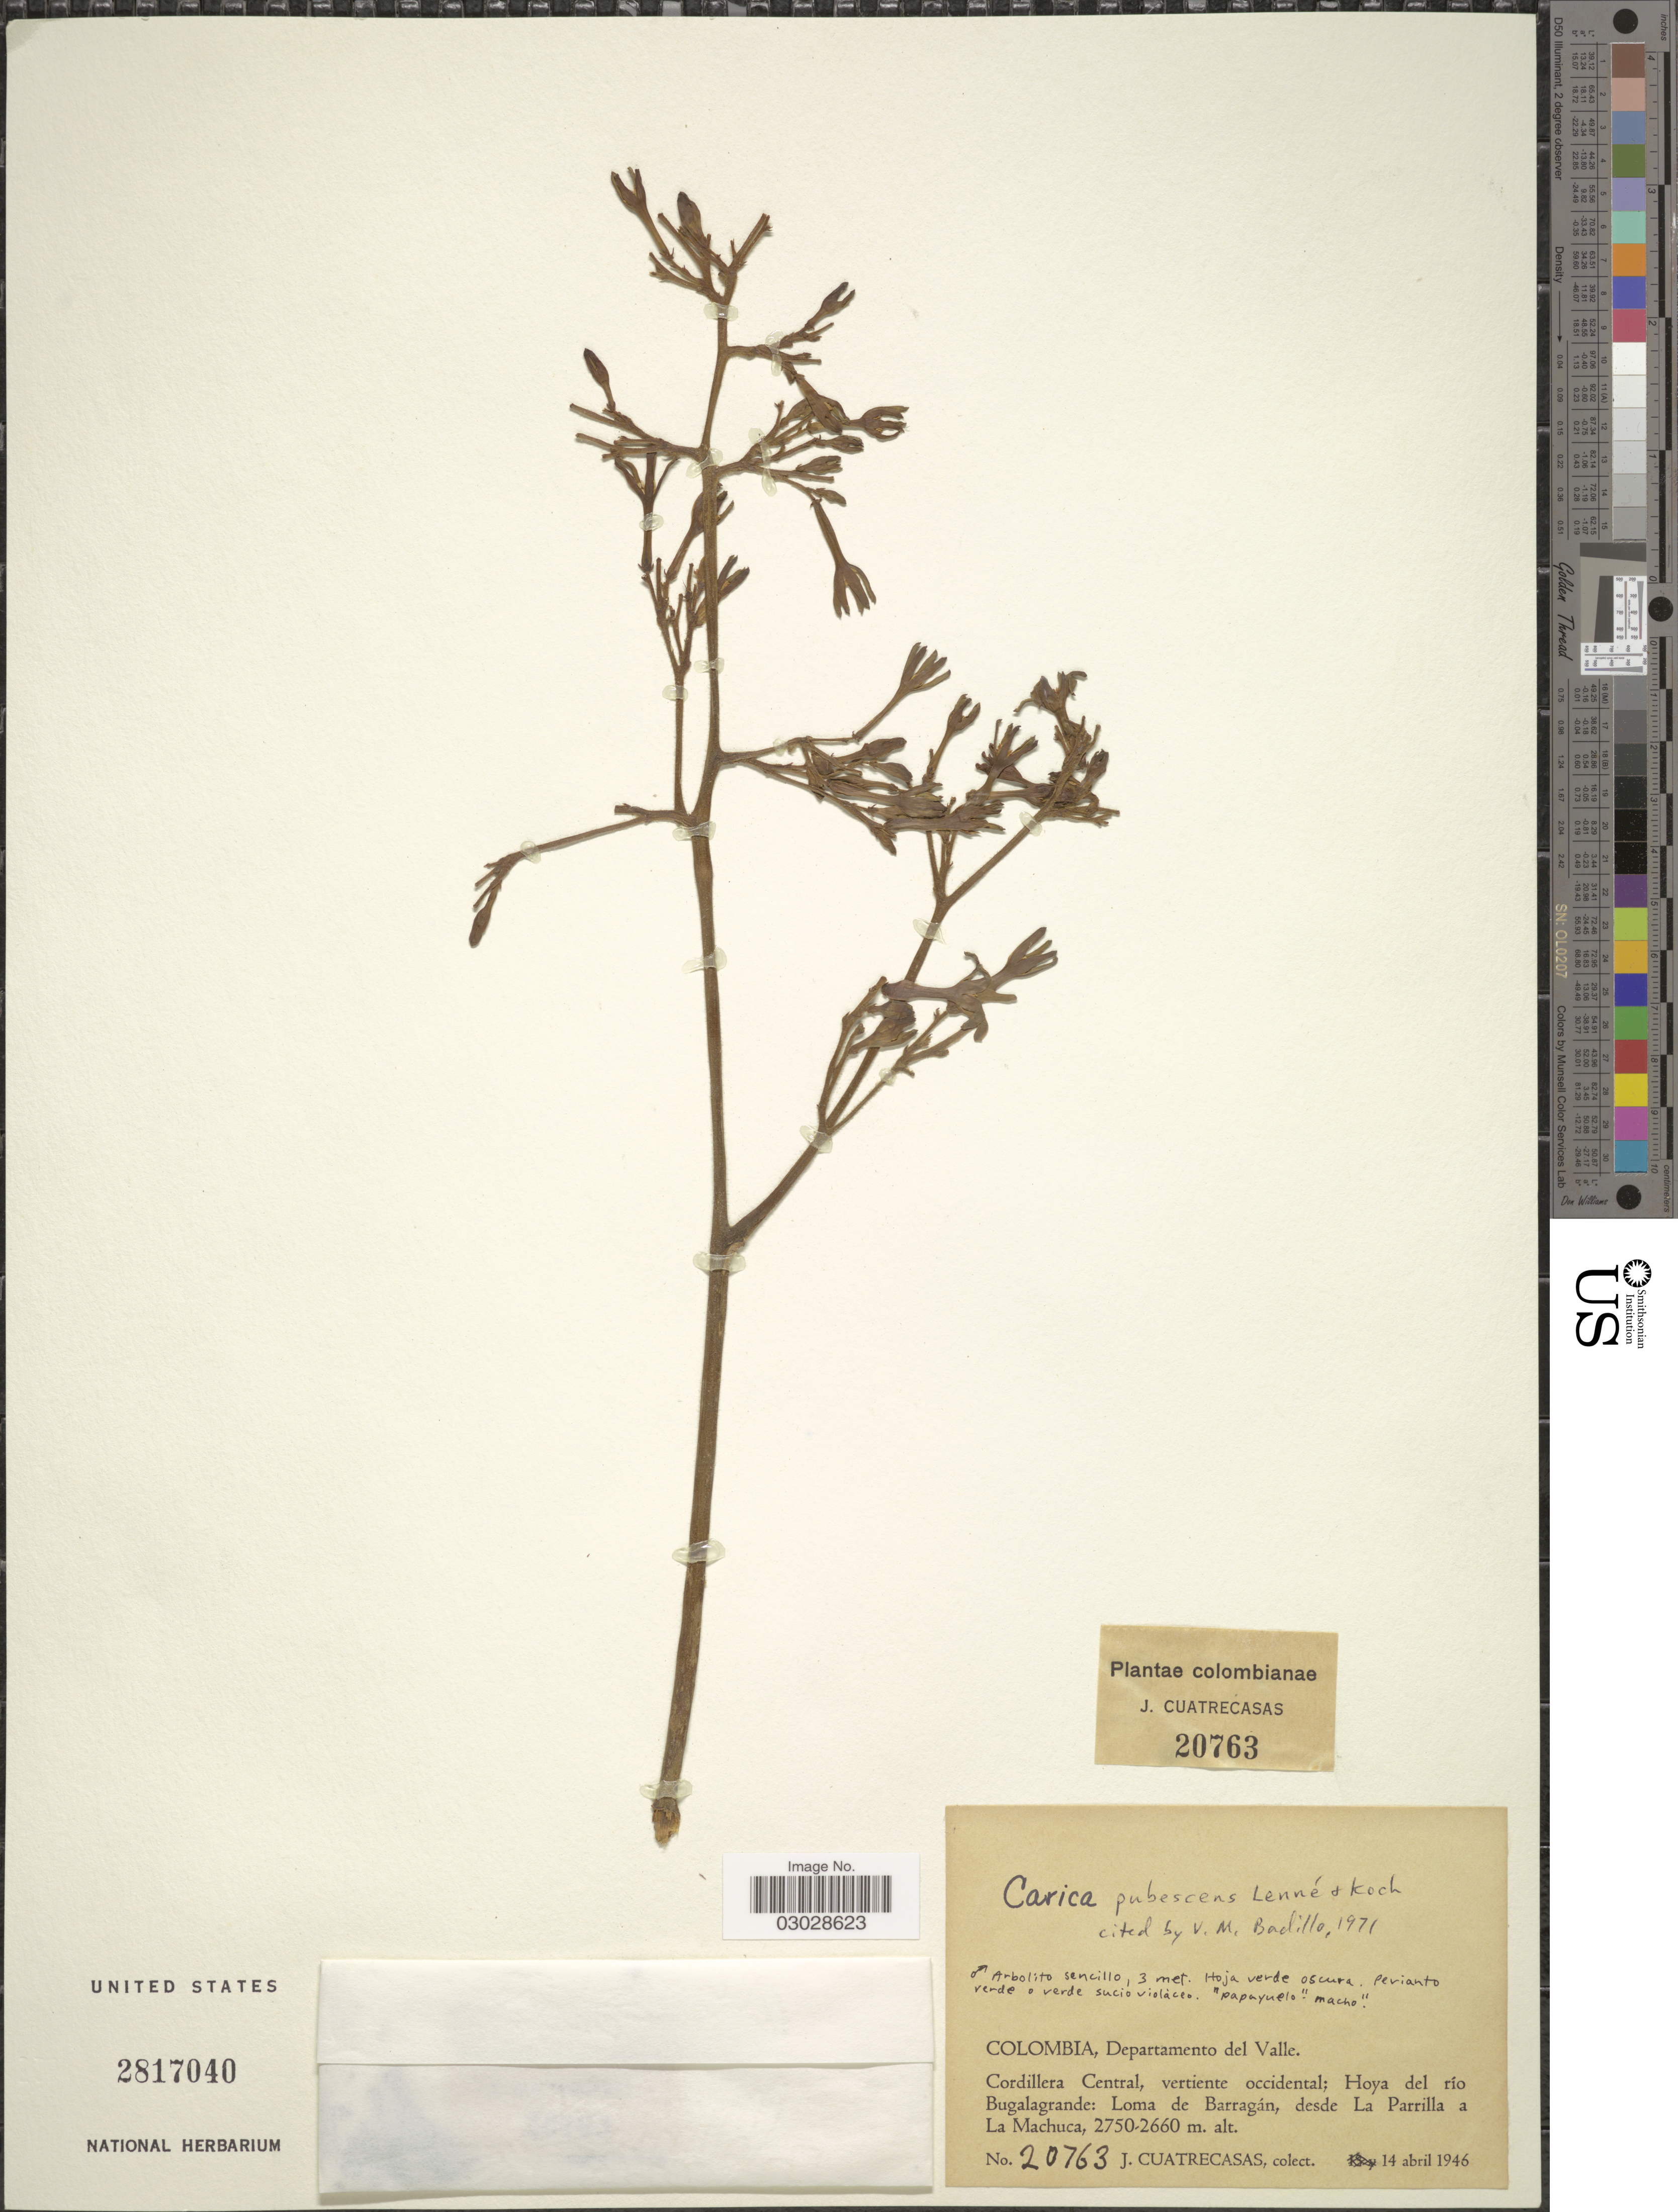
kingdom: Plantae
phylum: Tracheophyta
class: Magnoliopsida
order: Brassicales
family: Caricaceae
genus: Vasconcellea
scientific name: Vasconcellea pubescens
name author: A. DC.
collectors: J. Cuatrecasas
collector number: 20763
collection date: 1946-04-14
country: Colombia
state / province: Valle del Cauca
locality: Departamento del Valle. Cordillera Central, vertiente occidental; Hoya del río Bugalagrande: Loma de Barragán, desde La Parrila a La Machuca.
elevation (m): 2660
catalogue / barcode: US 2817040